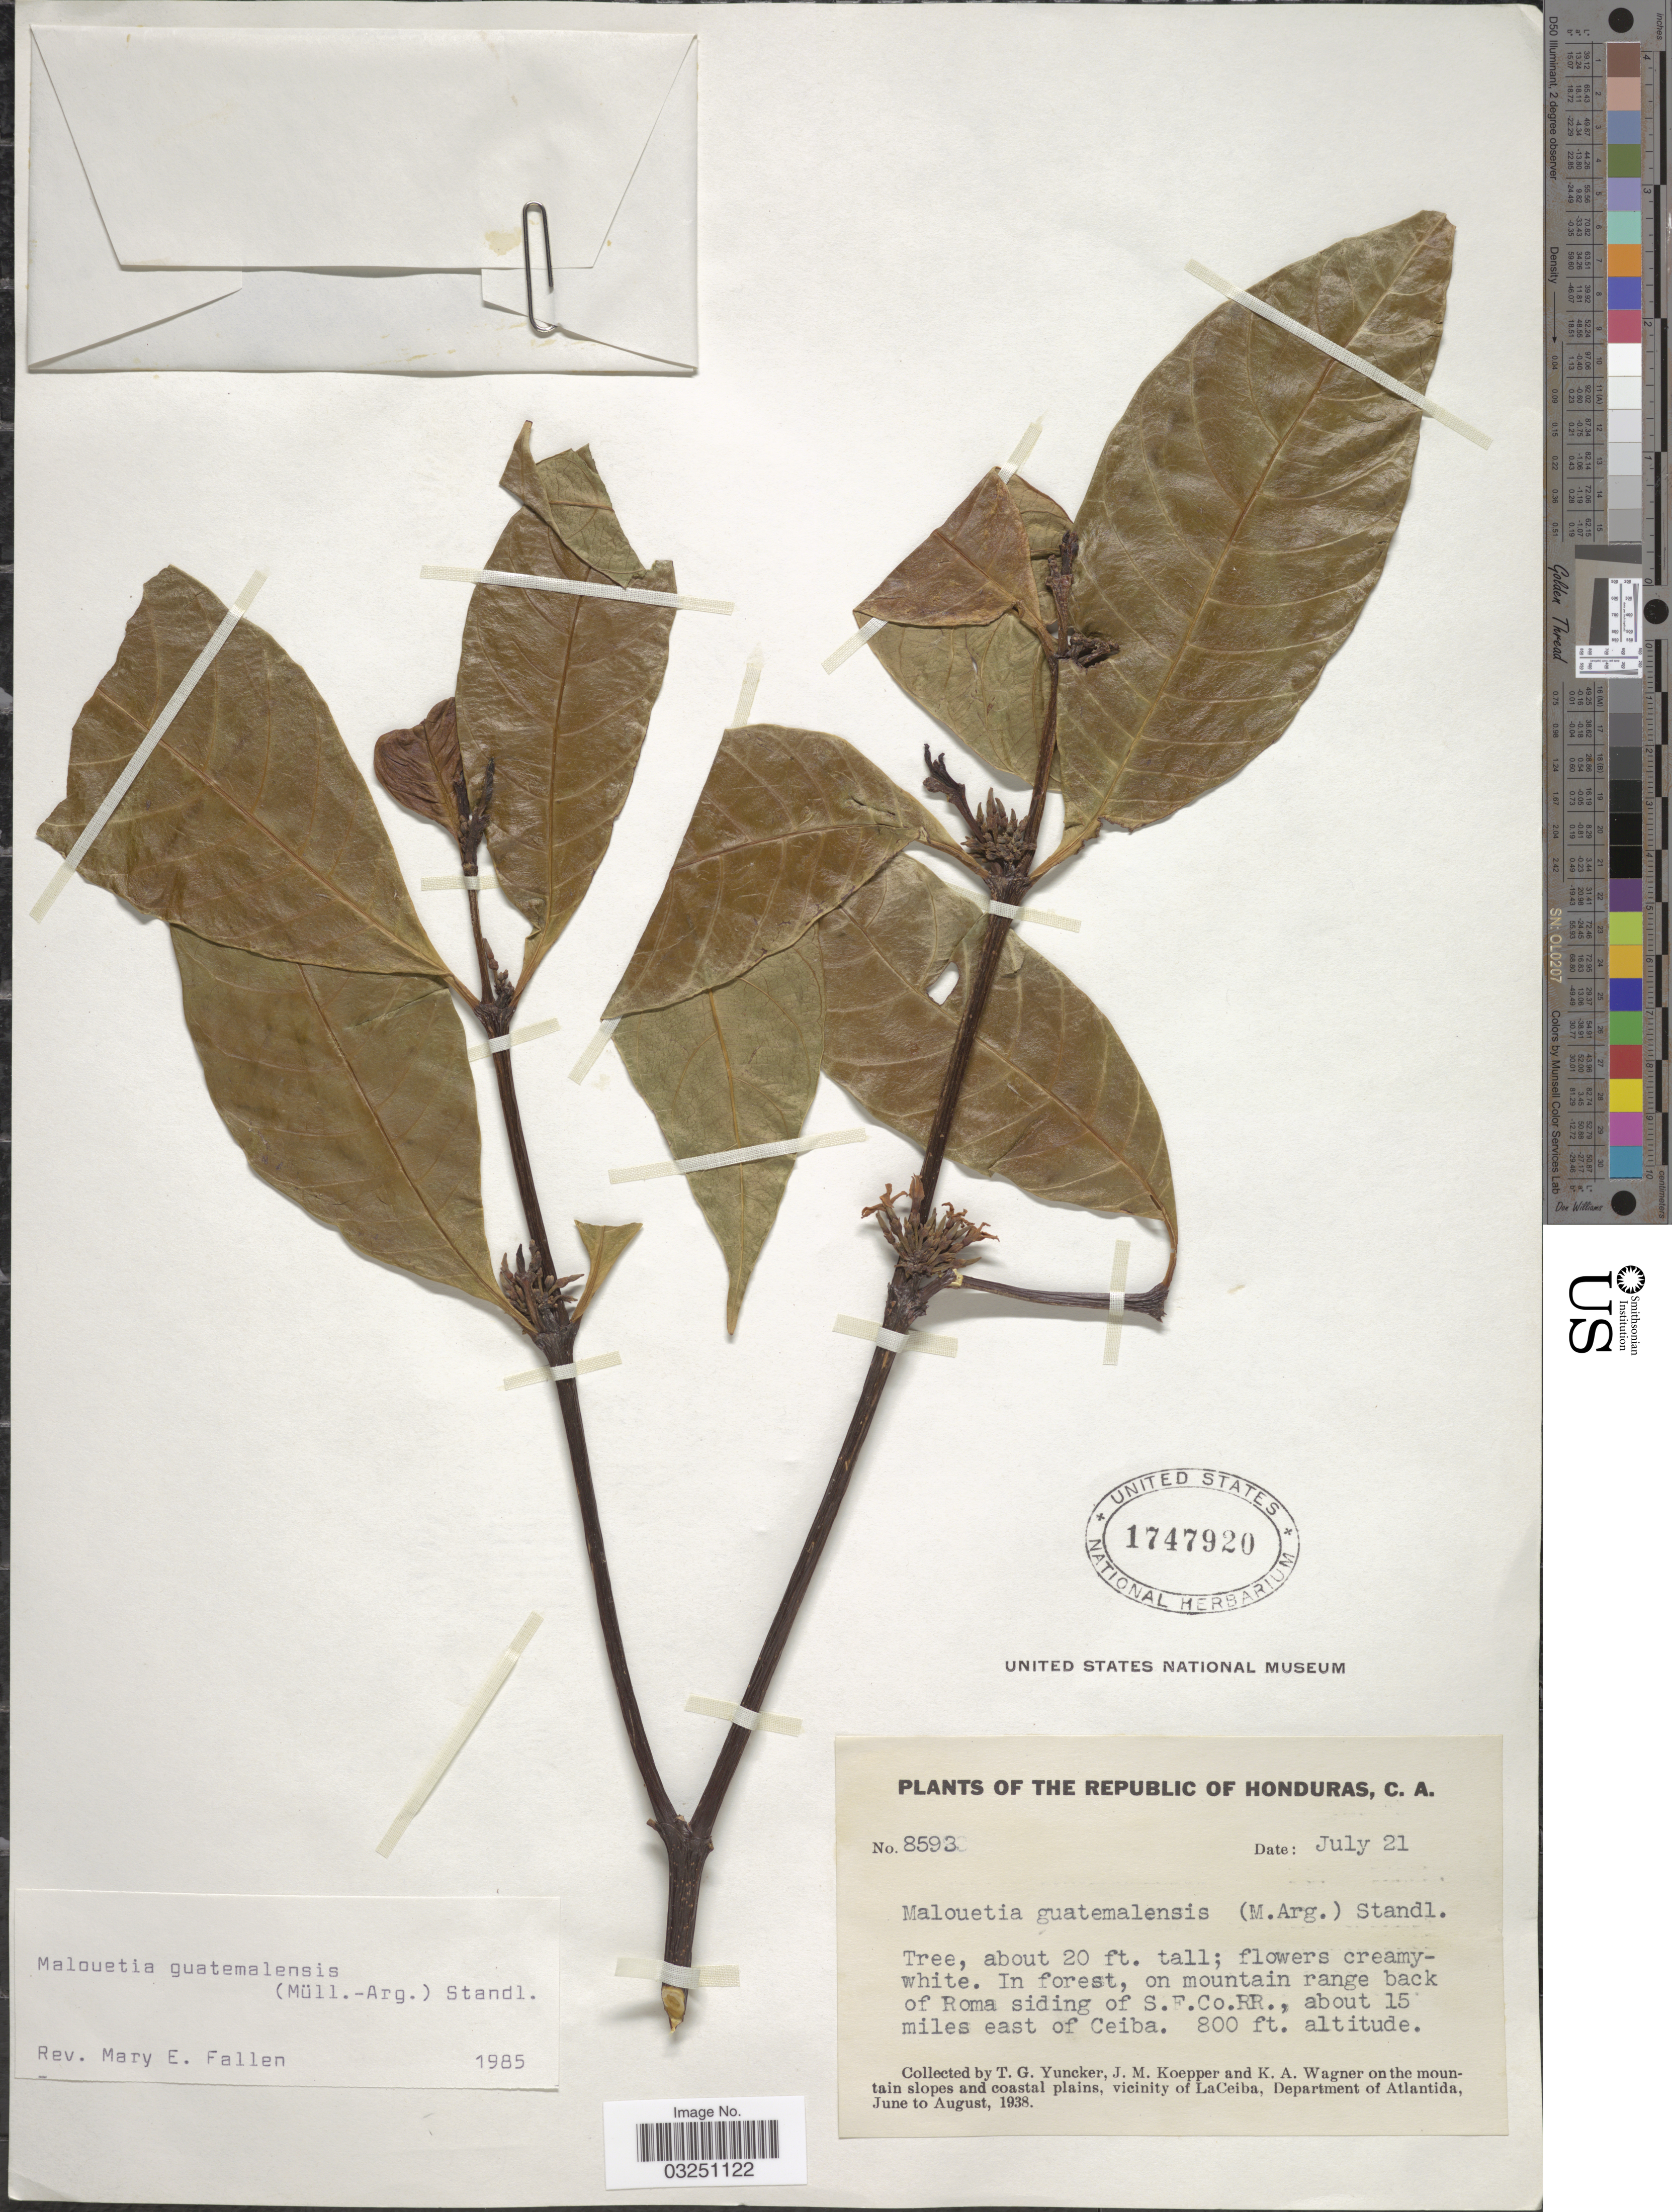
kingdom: Plantae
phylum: Tracheophyta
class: Magnoliopsida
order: Gentianales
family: Apocynaceae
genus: Malouetia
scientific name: Malouetia guatemalensis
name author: (Müll. Arg.) Standl.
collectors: T. G. Yuncker, J. M. Koepper & K. A. Wagner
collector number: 8593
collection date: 1938-07-21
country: Honduras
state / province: Atlántida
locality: In forest, on mountain range back of Roma siding of S.F. Co. RR., about 15 miles east of Ceiba. On the mountain slopes and coastal plains, vicinity of LaCeiba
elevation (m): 244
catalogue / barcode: US 1747920